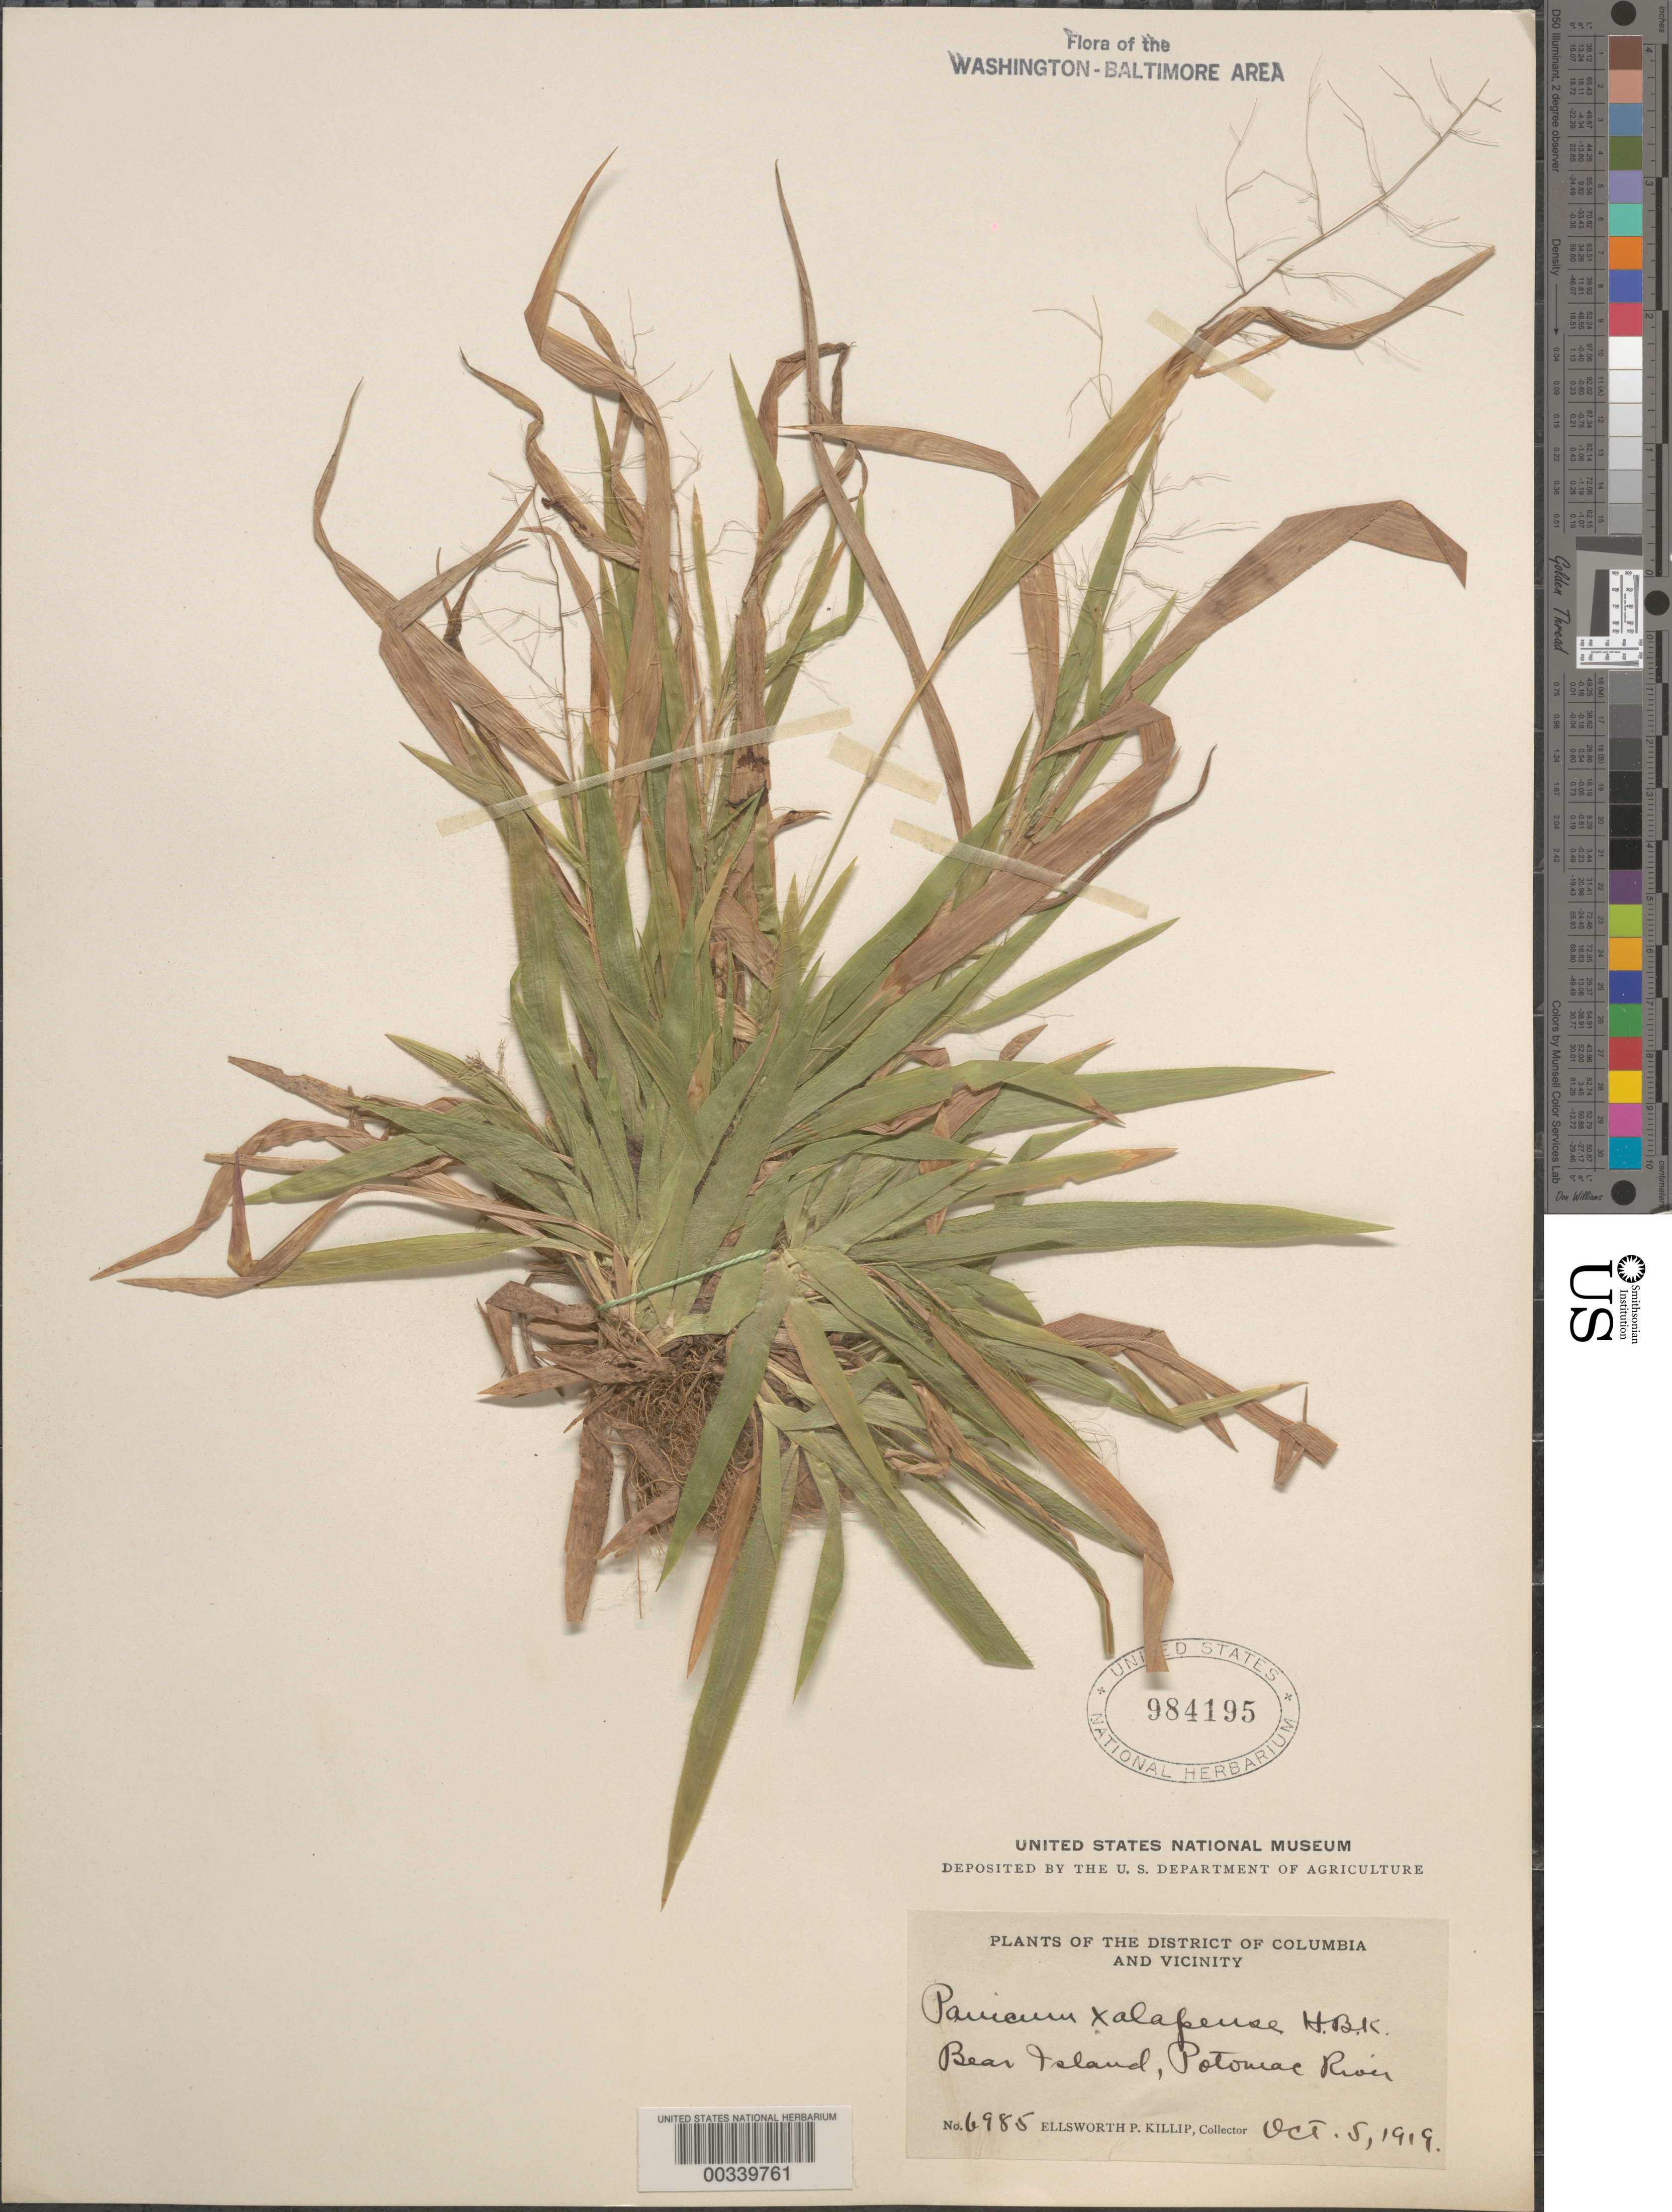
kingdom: Plantae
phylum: Tracheophyta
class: Liliopsida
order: Poales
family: Poaceae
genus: Dichanthelium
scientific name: Dichanthelium laxiflorum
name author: (Lam.) Gould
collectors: E. P. Killip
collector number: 6985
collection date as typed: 05 Oct 1919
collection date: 1919-10-05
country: United States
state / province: Maryland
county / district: Montgomery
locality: Bear Island, Potomac River C. & O. Canal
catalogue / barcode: US 984195